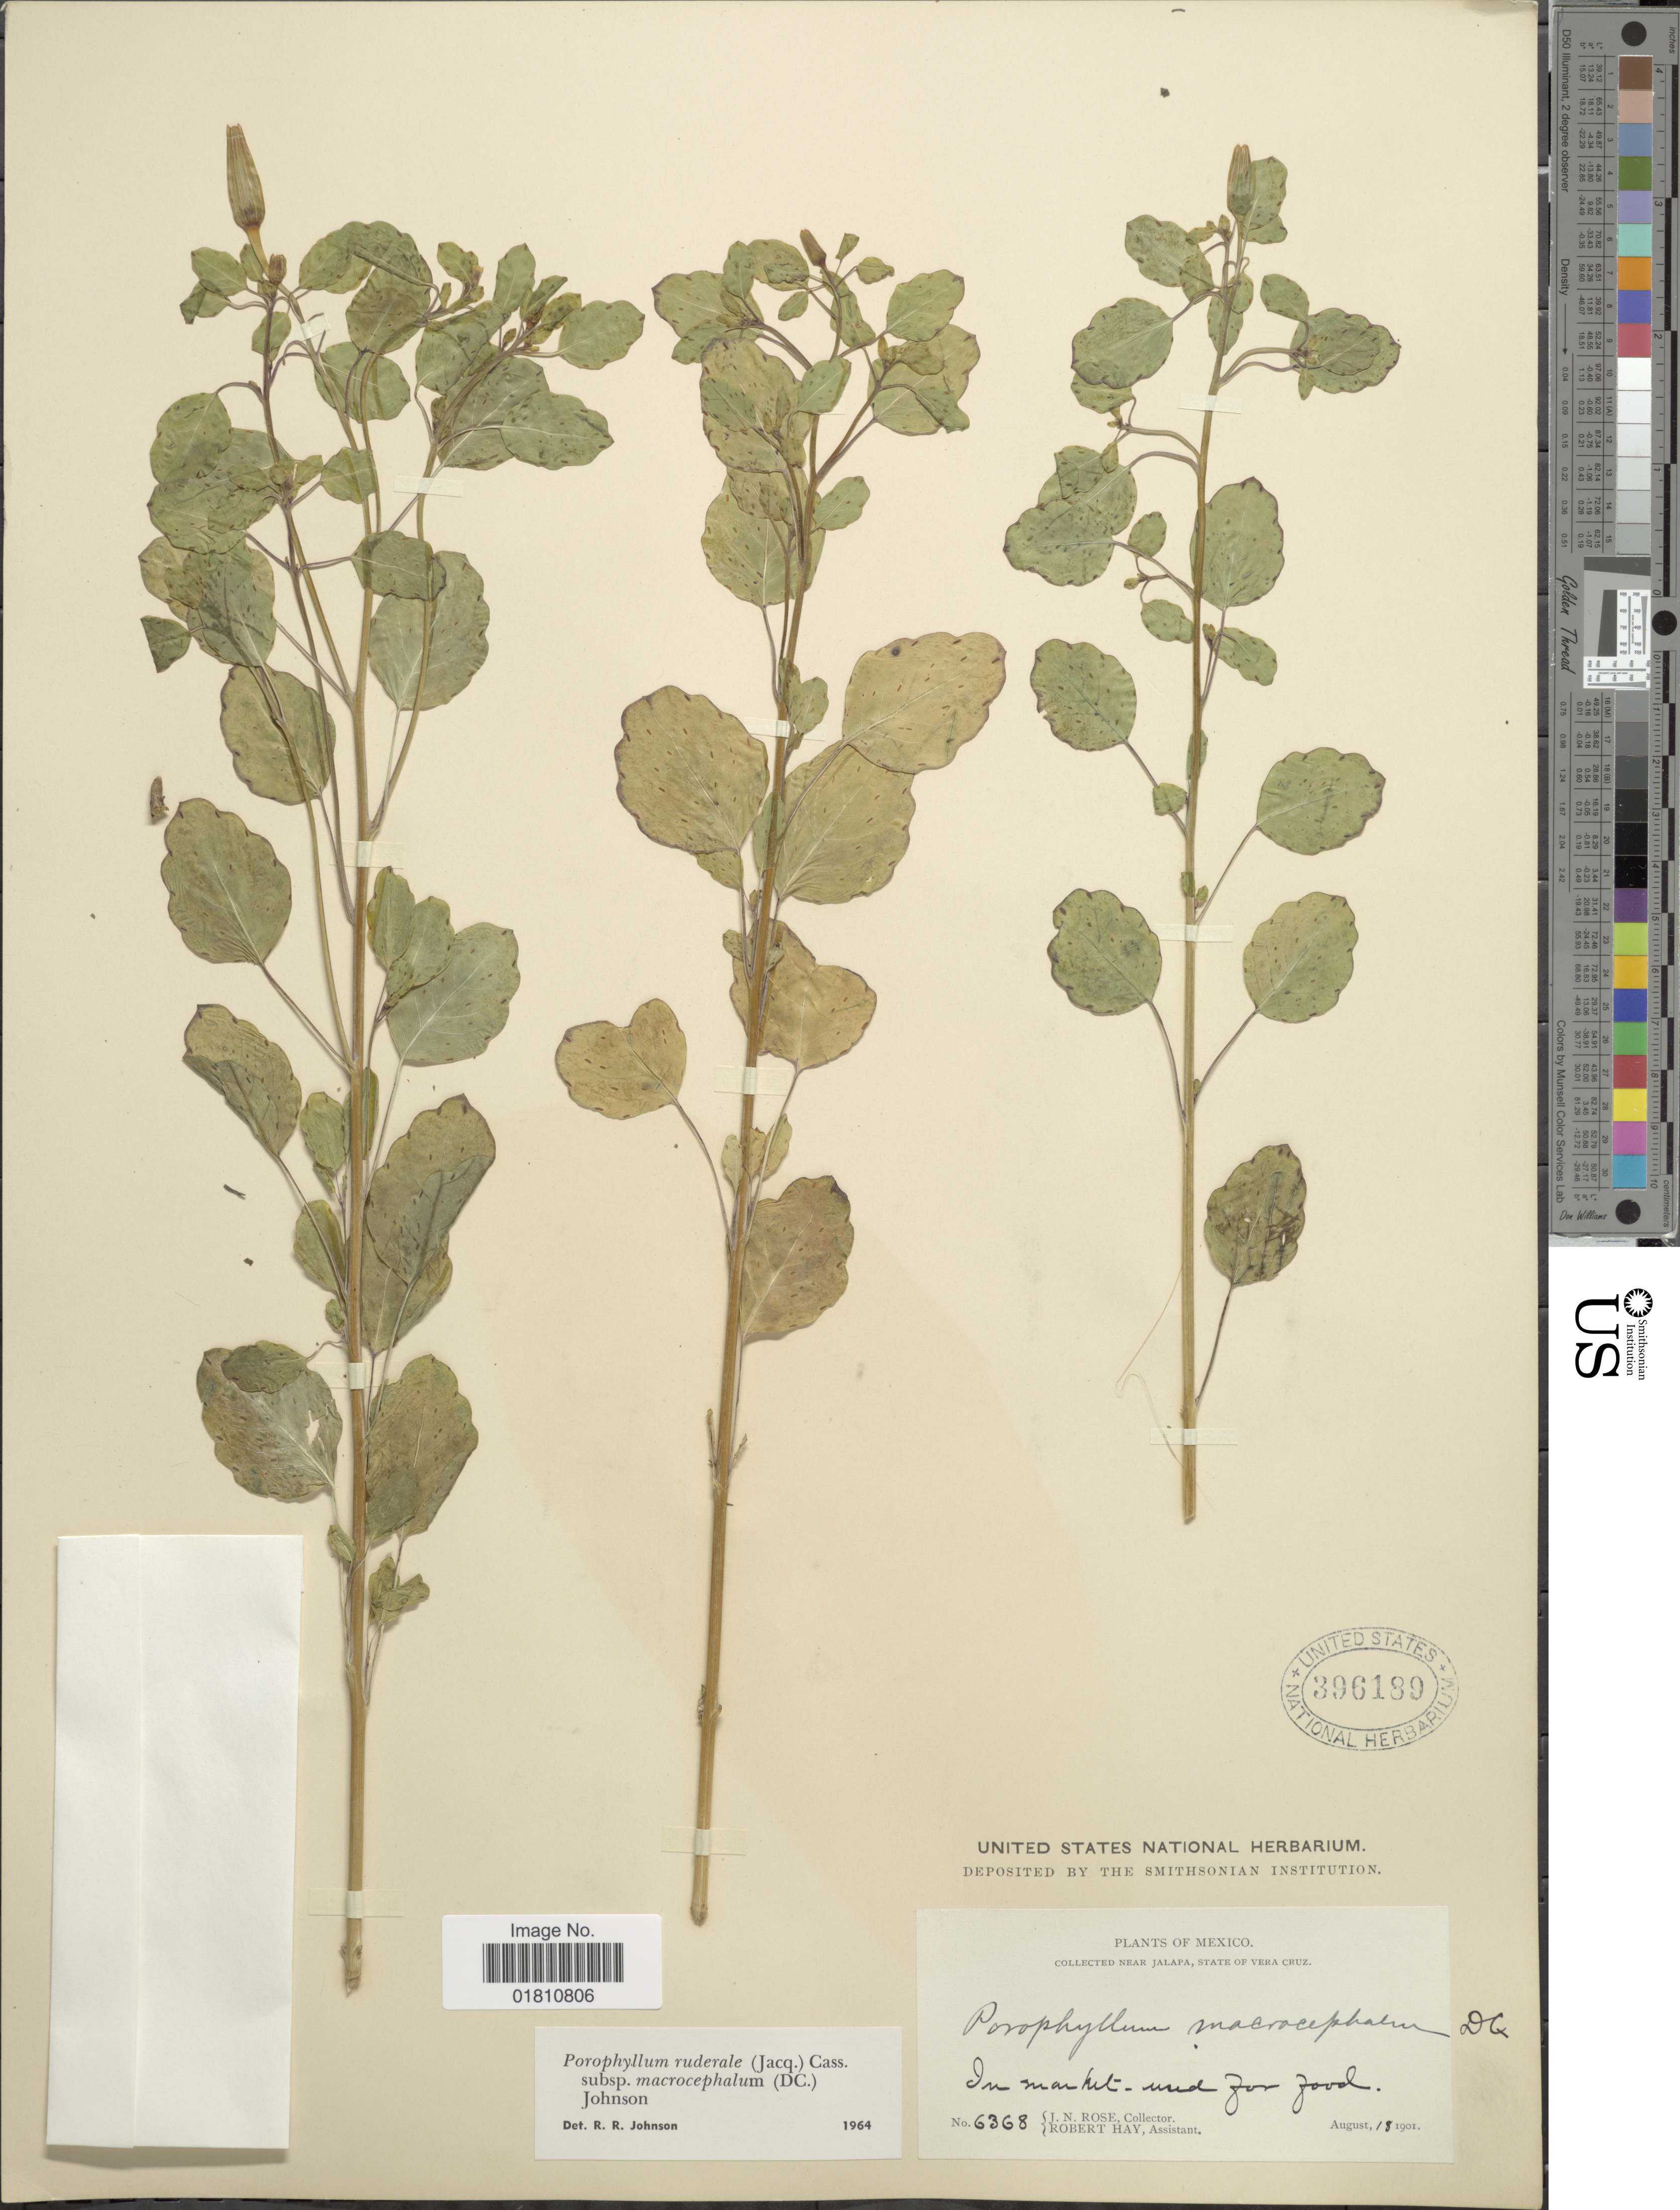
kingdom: Plantae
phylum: Tracheophyta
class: Magnoliopsida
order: Asterales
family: Asteraceae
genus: Porophyllum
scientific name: Porophyllum ruderale subsp. macrocephalum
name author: (DC.) R.R. Johnson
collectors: J. N. Rose & R. Hay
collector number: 6368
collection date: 1901-08-18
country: Mexico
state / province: Veracruz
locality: Near Jalapa, state of Vera Cruz, in market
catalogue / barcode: US 396189